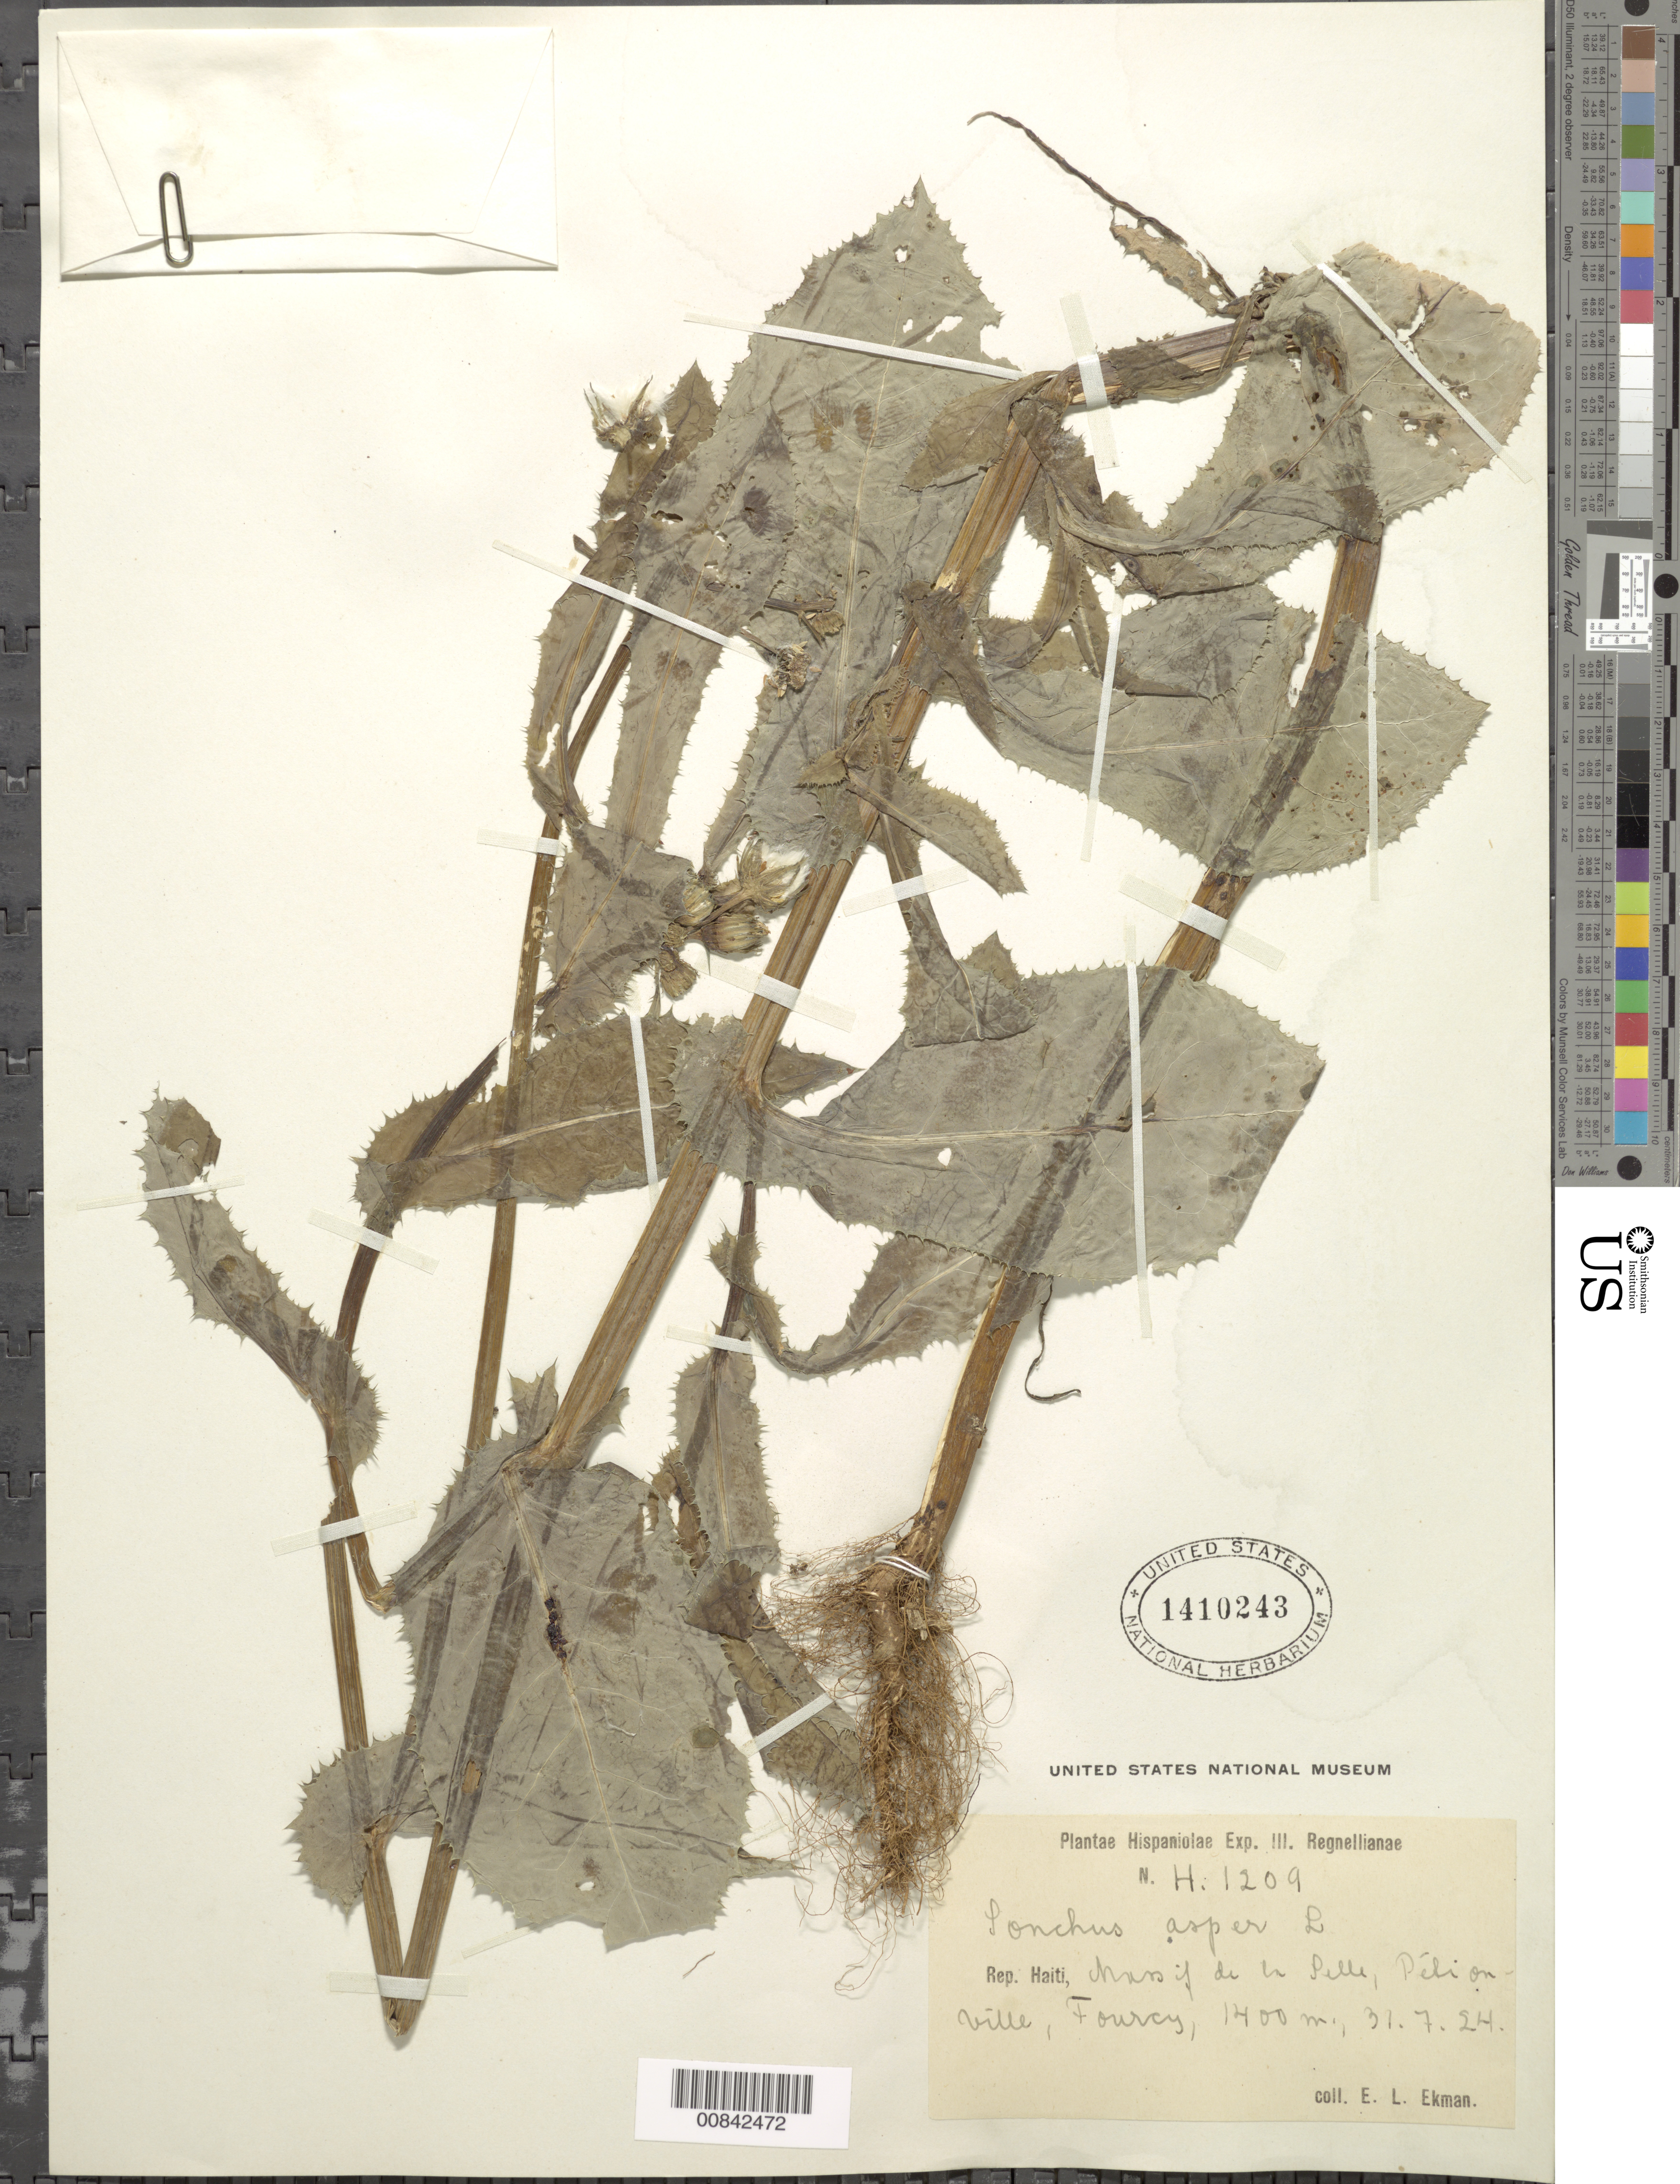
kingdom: Plantae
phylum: Tracheophyta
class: Magnoliopsida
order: Asterales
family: Asteraceae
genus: Sonchus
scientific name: Sonchus asper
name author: (L.) Hill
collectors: E. L. Ekman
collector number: H 1209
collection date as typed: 31 Jul 1924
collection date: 1924-07-31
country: Haiti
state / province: Ouest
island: Hispaniola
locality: Massif de la Selle, Pétionville, Fourcy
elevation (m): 1400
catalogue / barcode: US 1410243